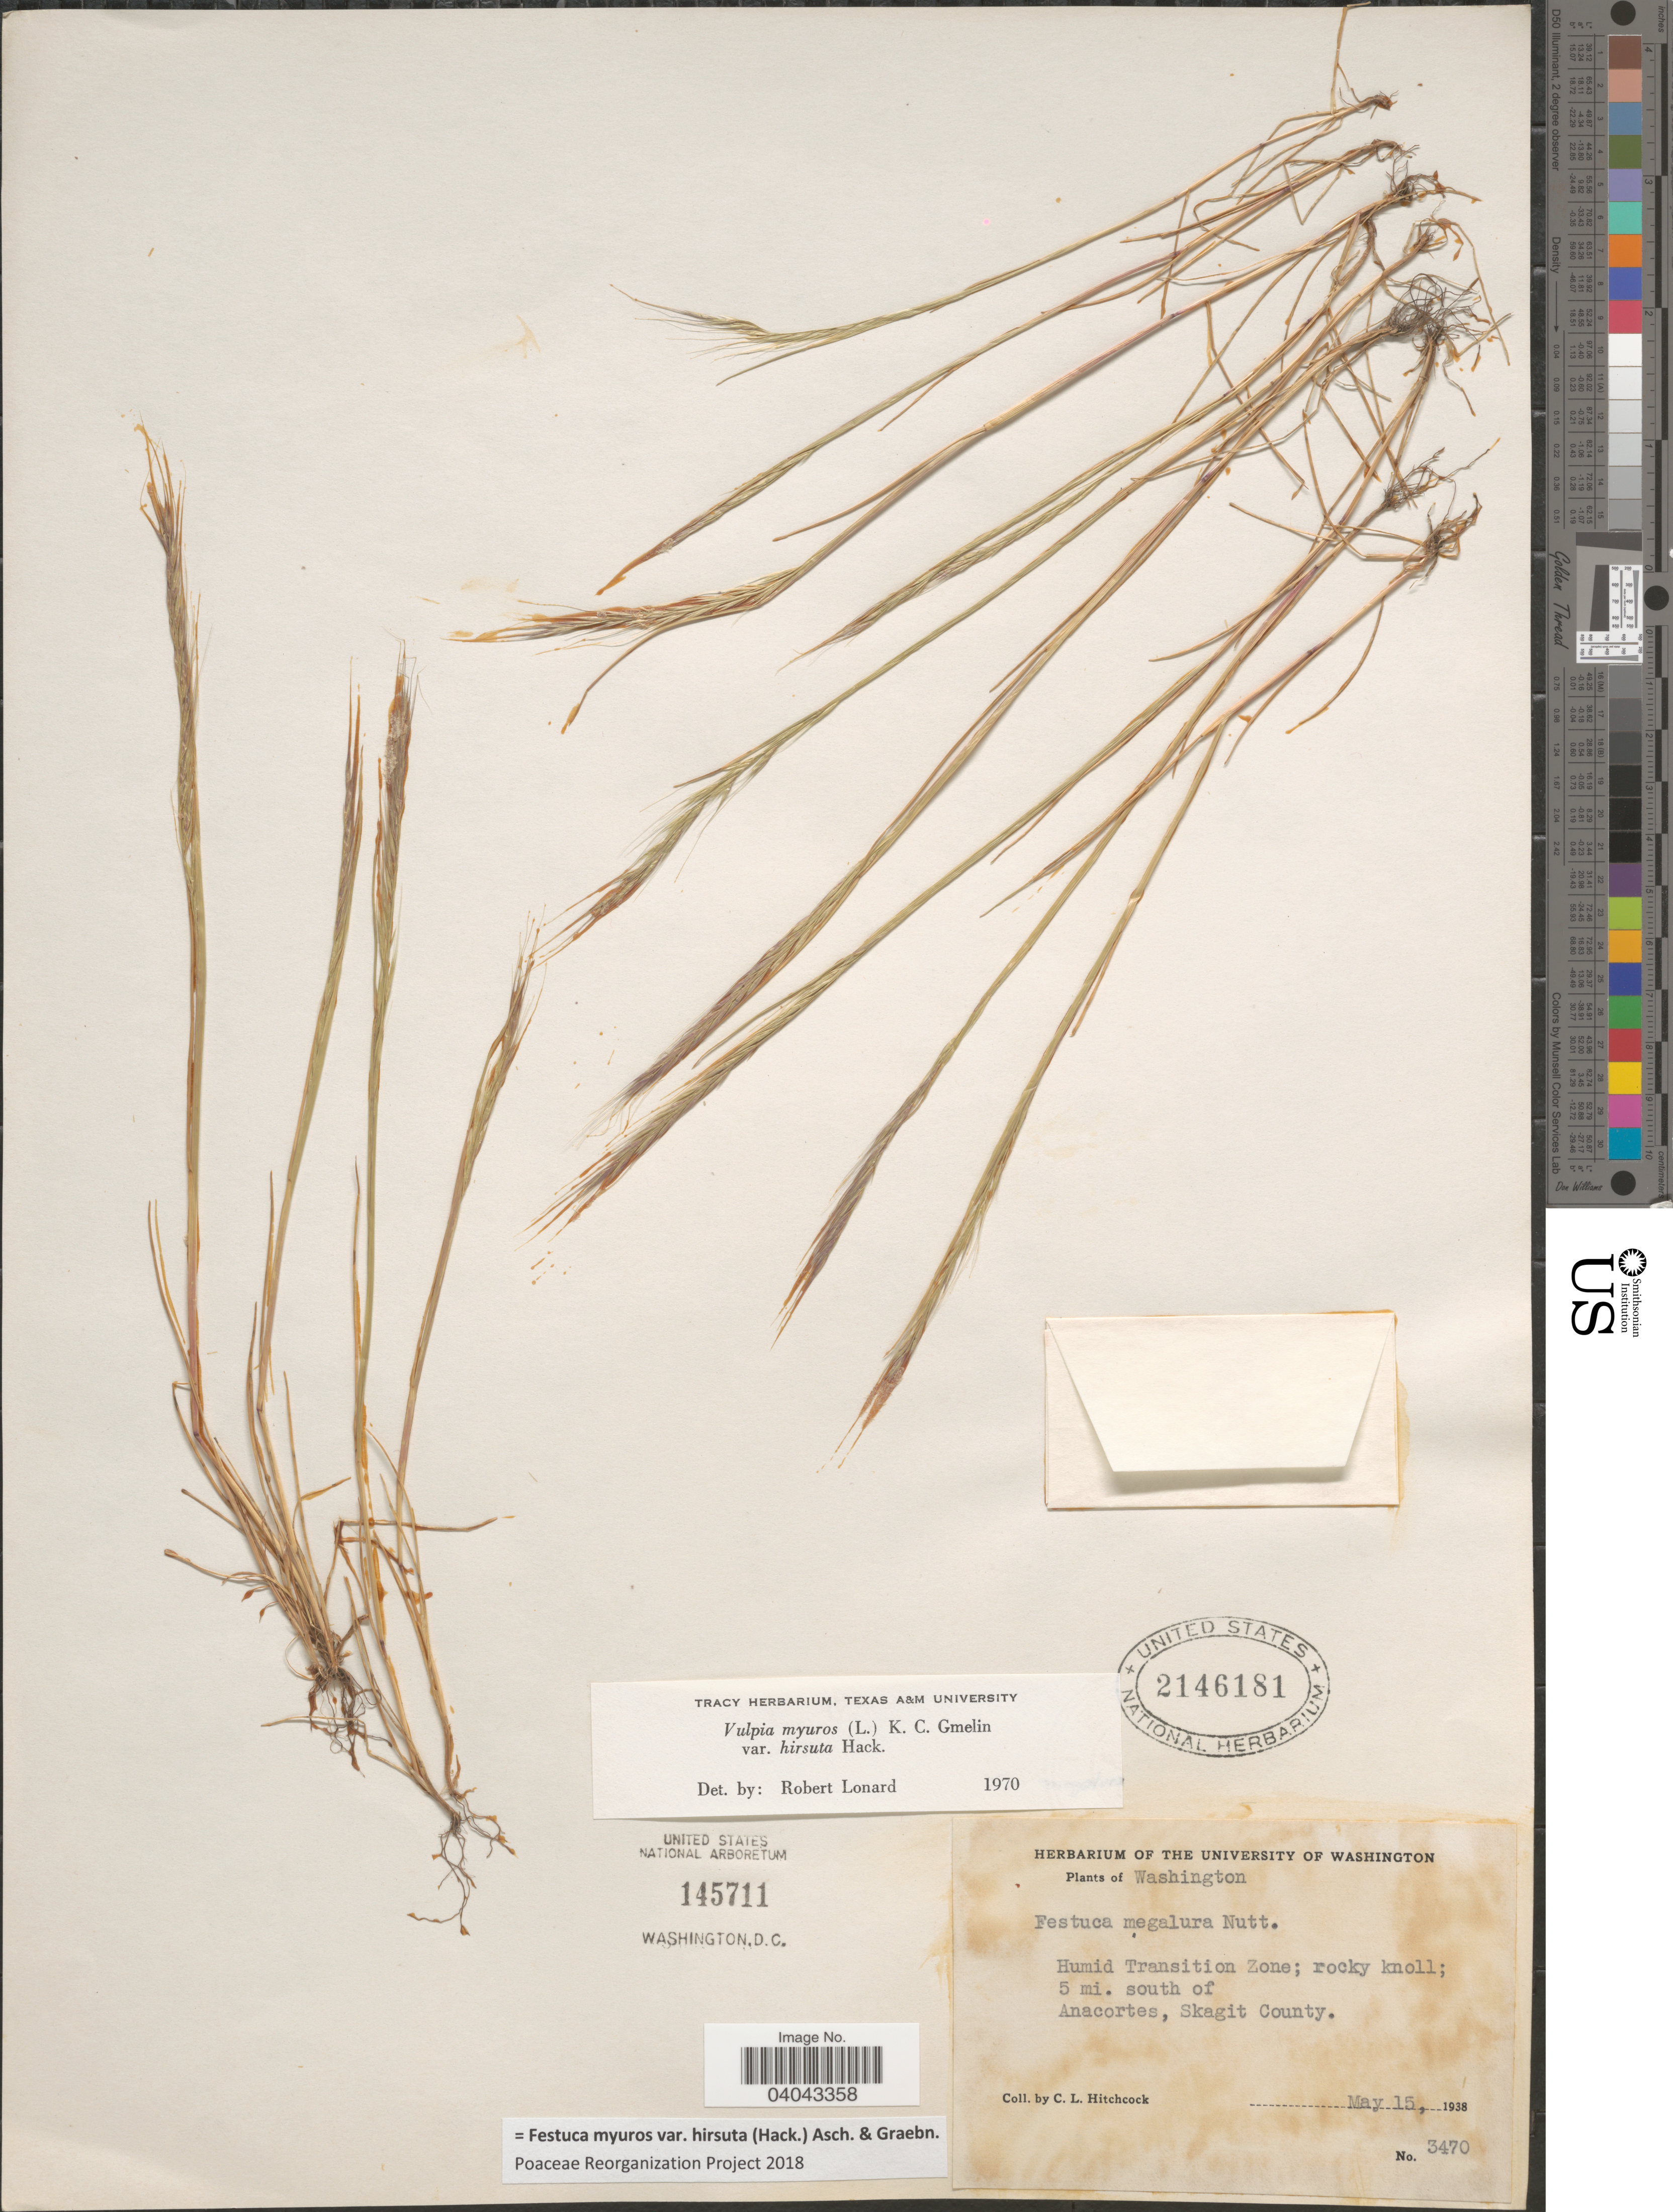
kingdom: Plantae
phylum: Tracheophyta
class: Liliopsida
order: Poales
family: Poaceae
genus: Festuca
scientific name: Festuca myuros var. hirsuta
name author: (Hack.) Asch. & Graebn.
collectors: C. L. Hitchcock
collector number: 3470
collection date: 1938-05-15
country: United States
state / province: Washington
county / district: Skagit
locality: Humid Transition Zone; rocky knoll; 5 mi. south of Anacortes, Skagit County.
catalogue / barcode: US 2146181